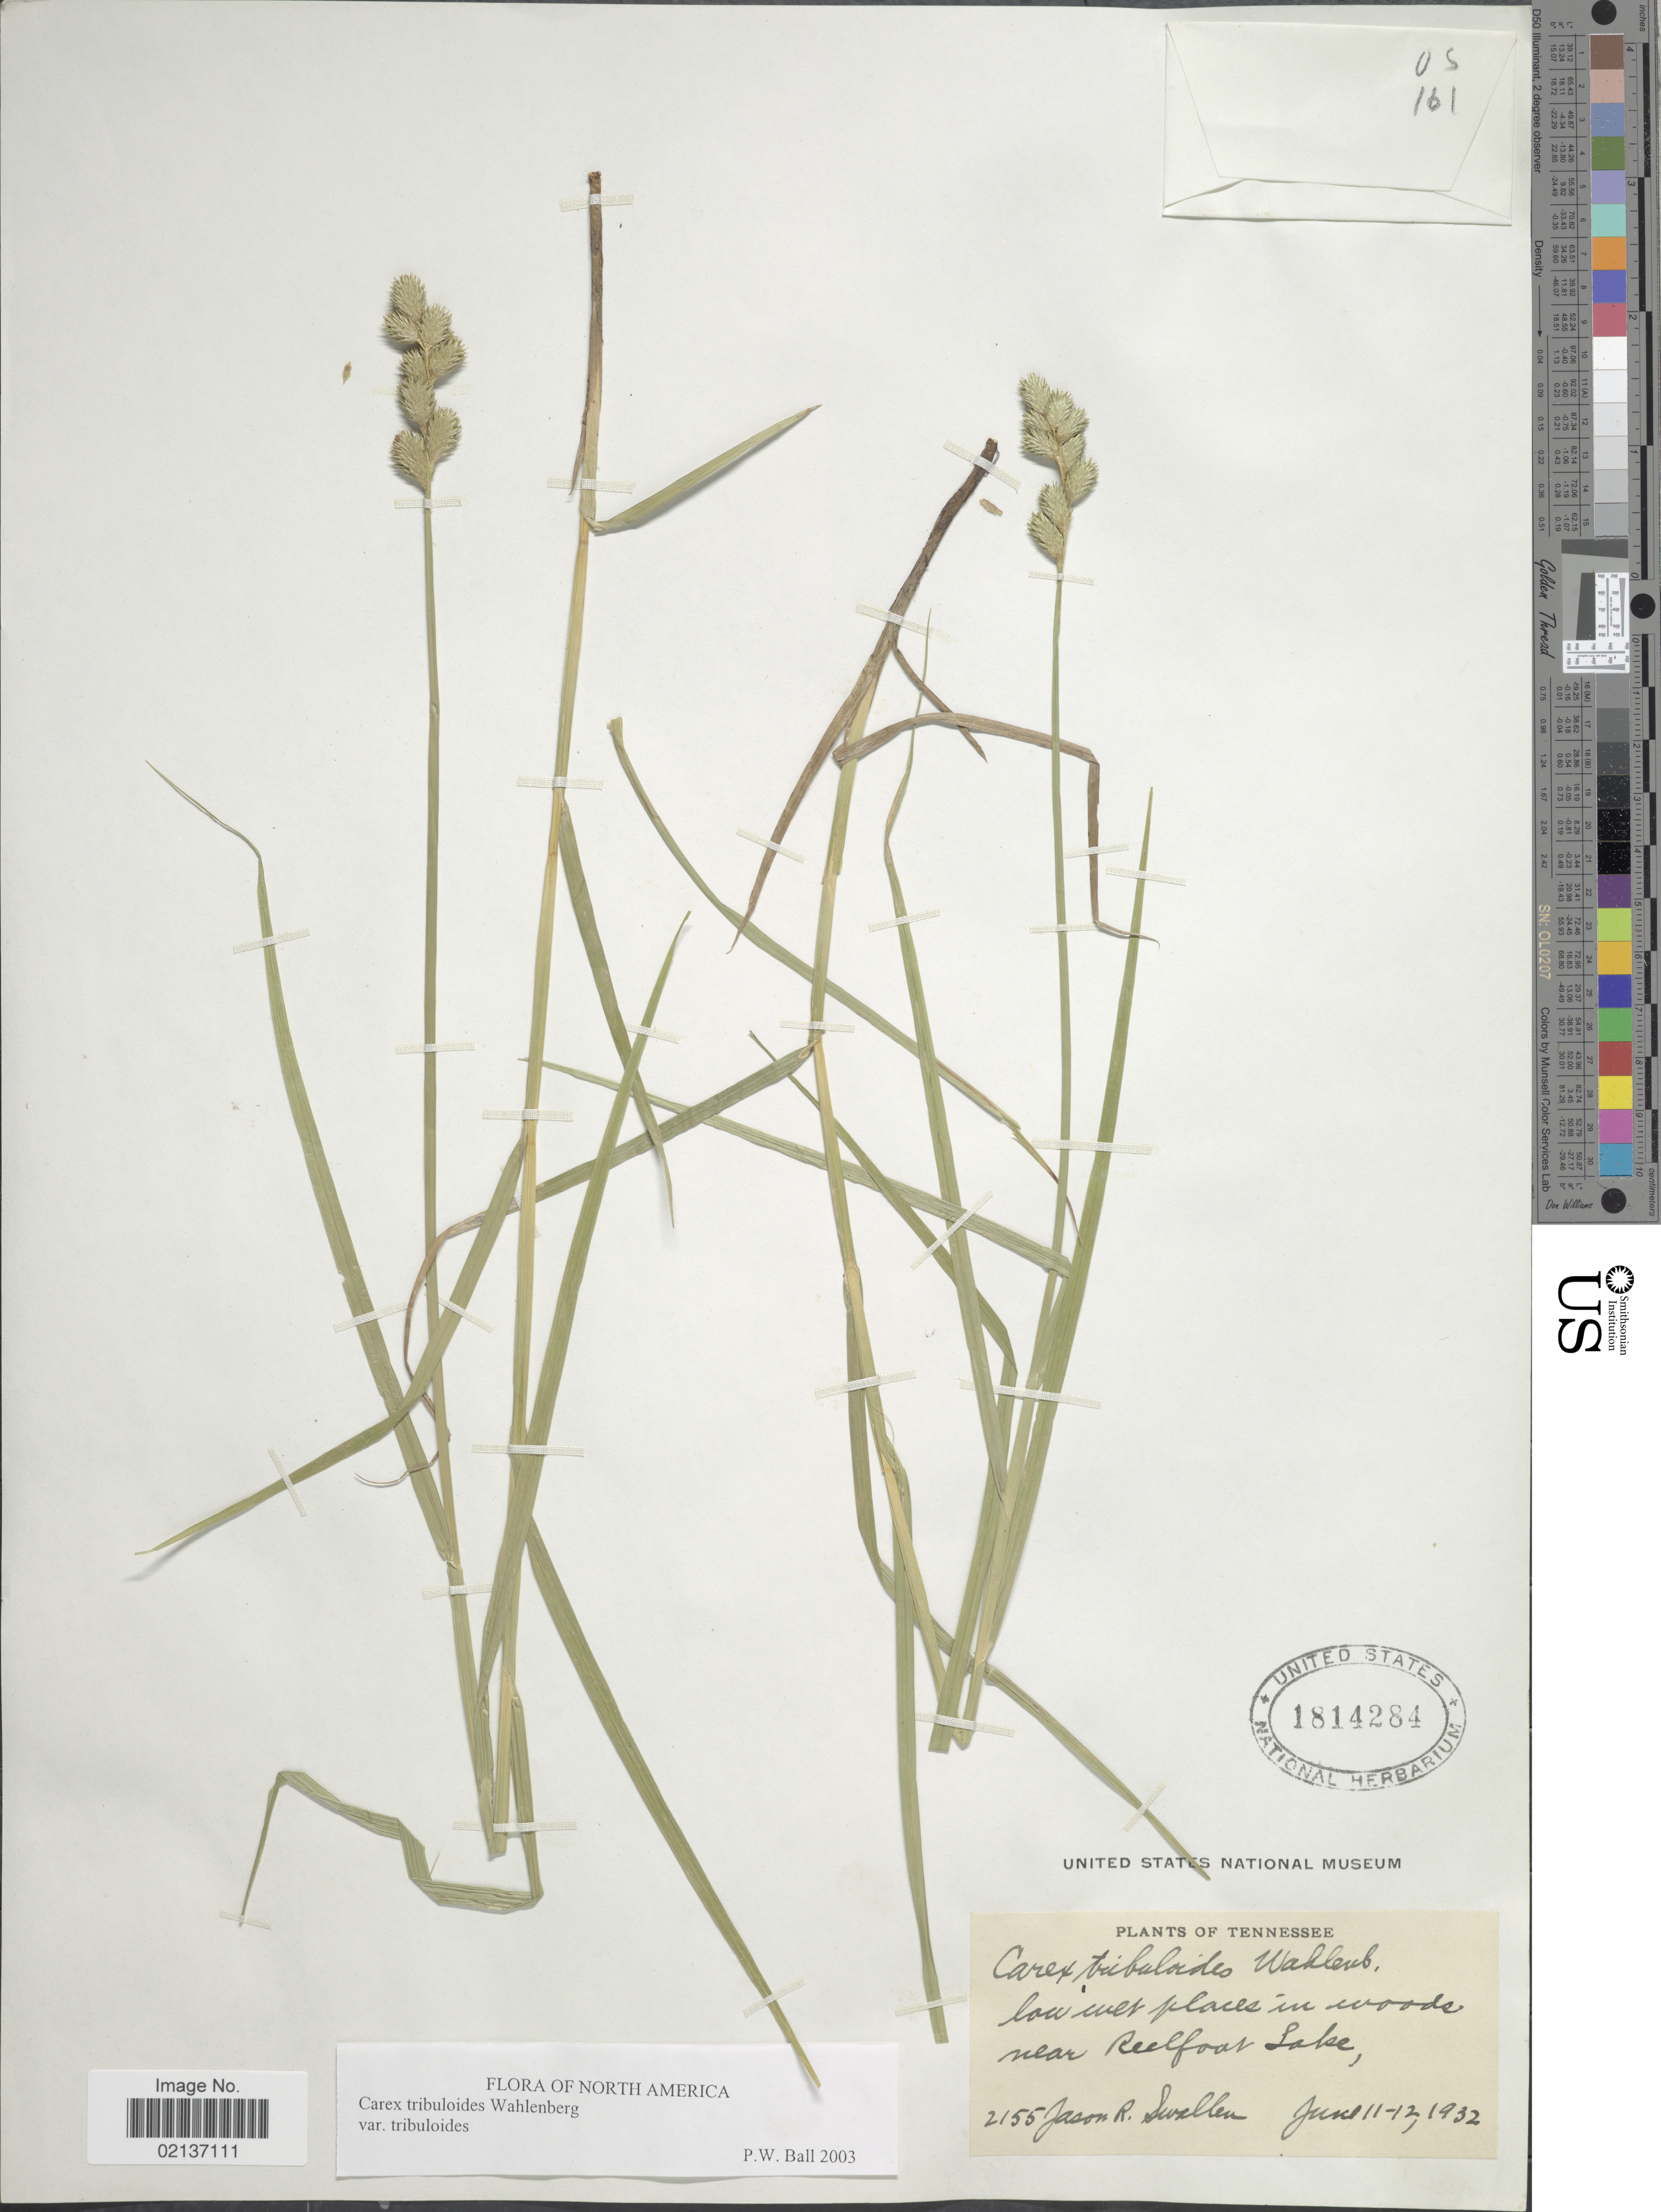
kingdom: Plantae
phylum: Tracheophyta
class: Liliopsida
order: Poales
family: Cyperaceae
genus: Carex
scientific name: Carex tribuloides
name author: Wahlenb.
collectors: J. R. Swallen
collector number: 2155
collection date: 1932-06-11/1932-06-12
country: United States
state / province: Tennessee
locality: Low wet places in woods near Reelfoat Lake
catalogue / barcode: US 1814284